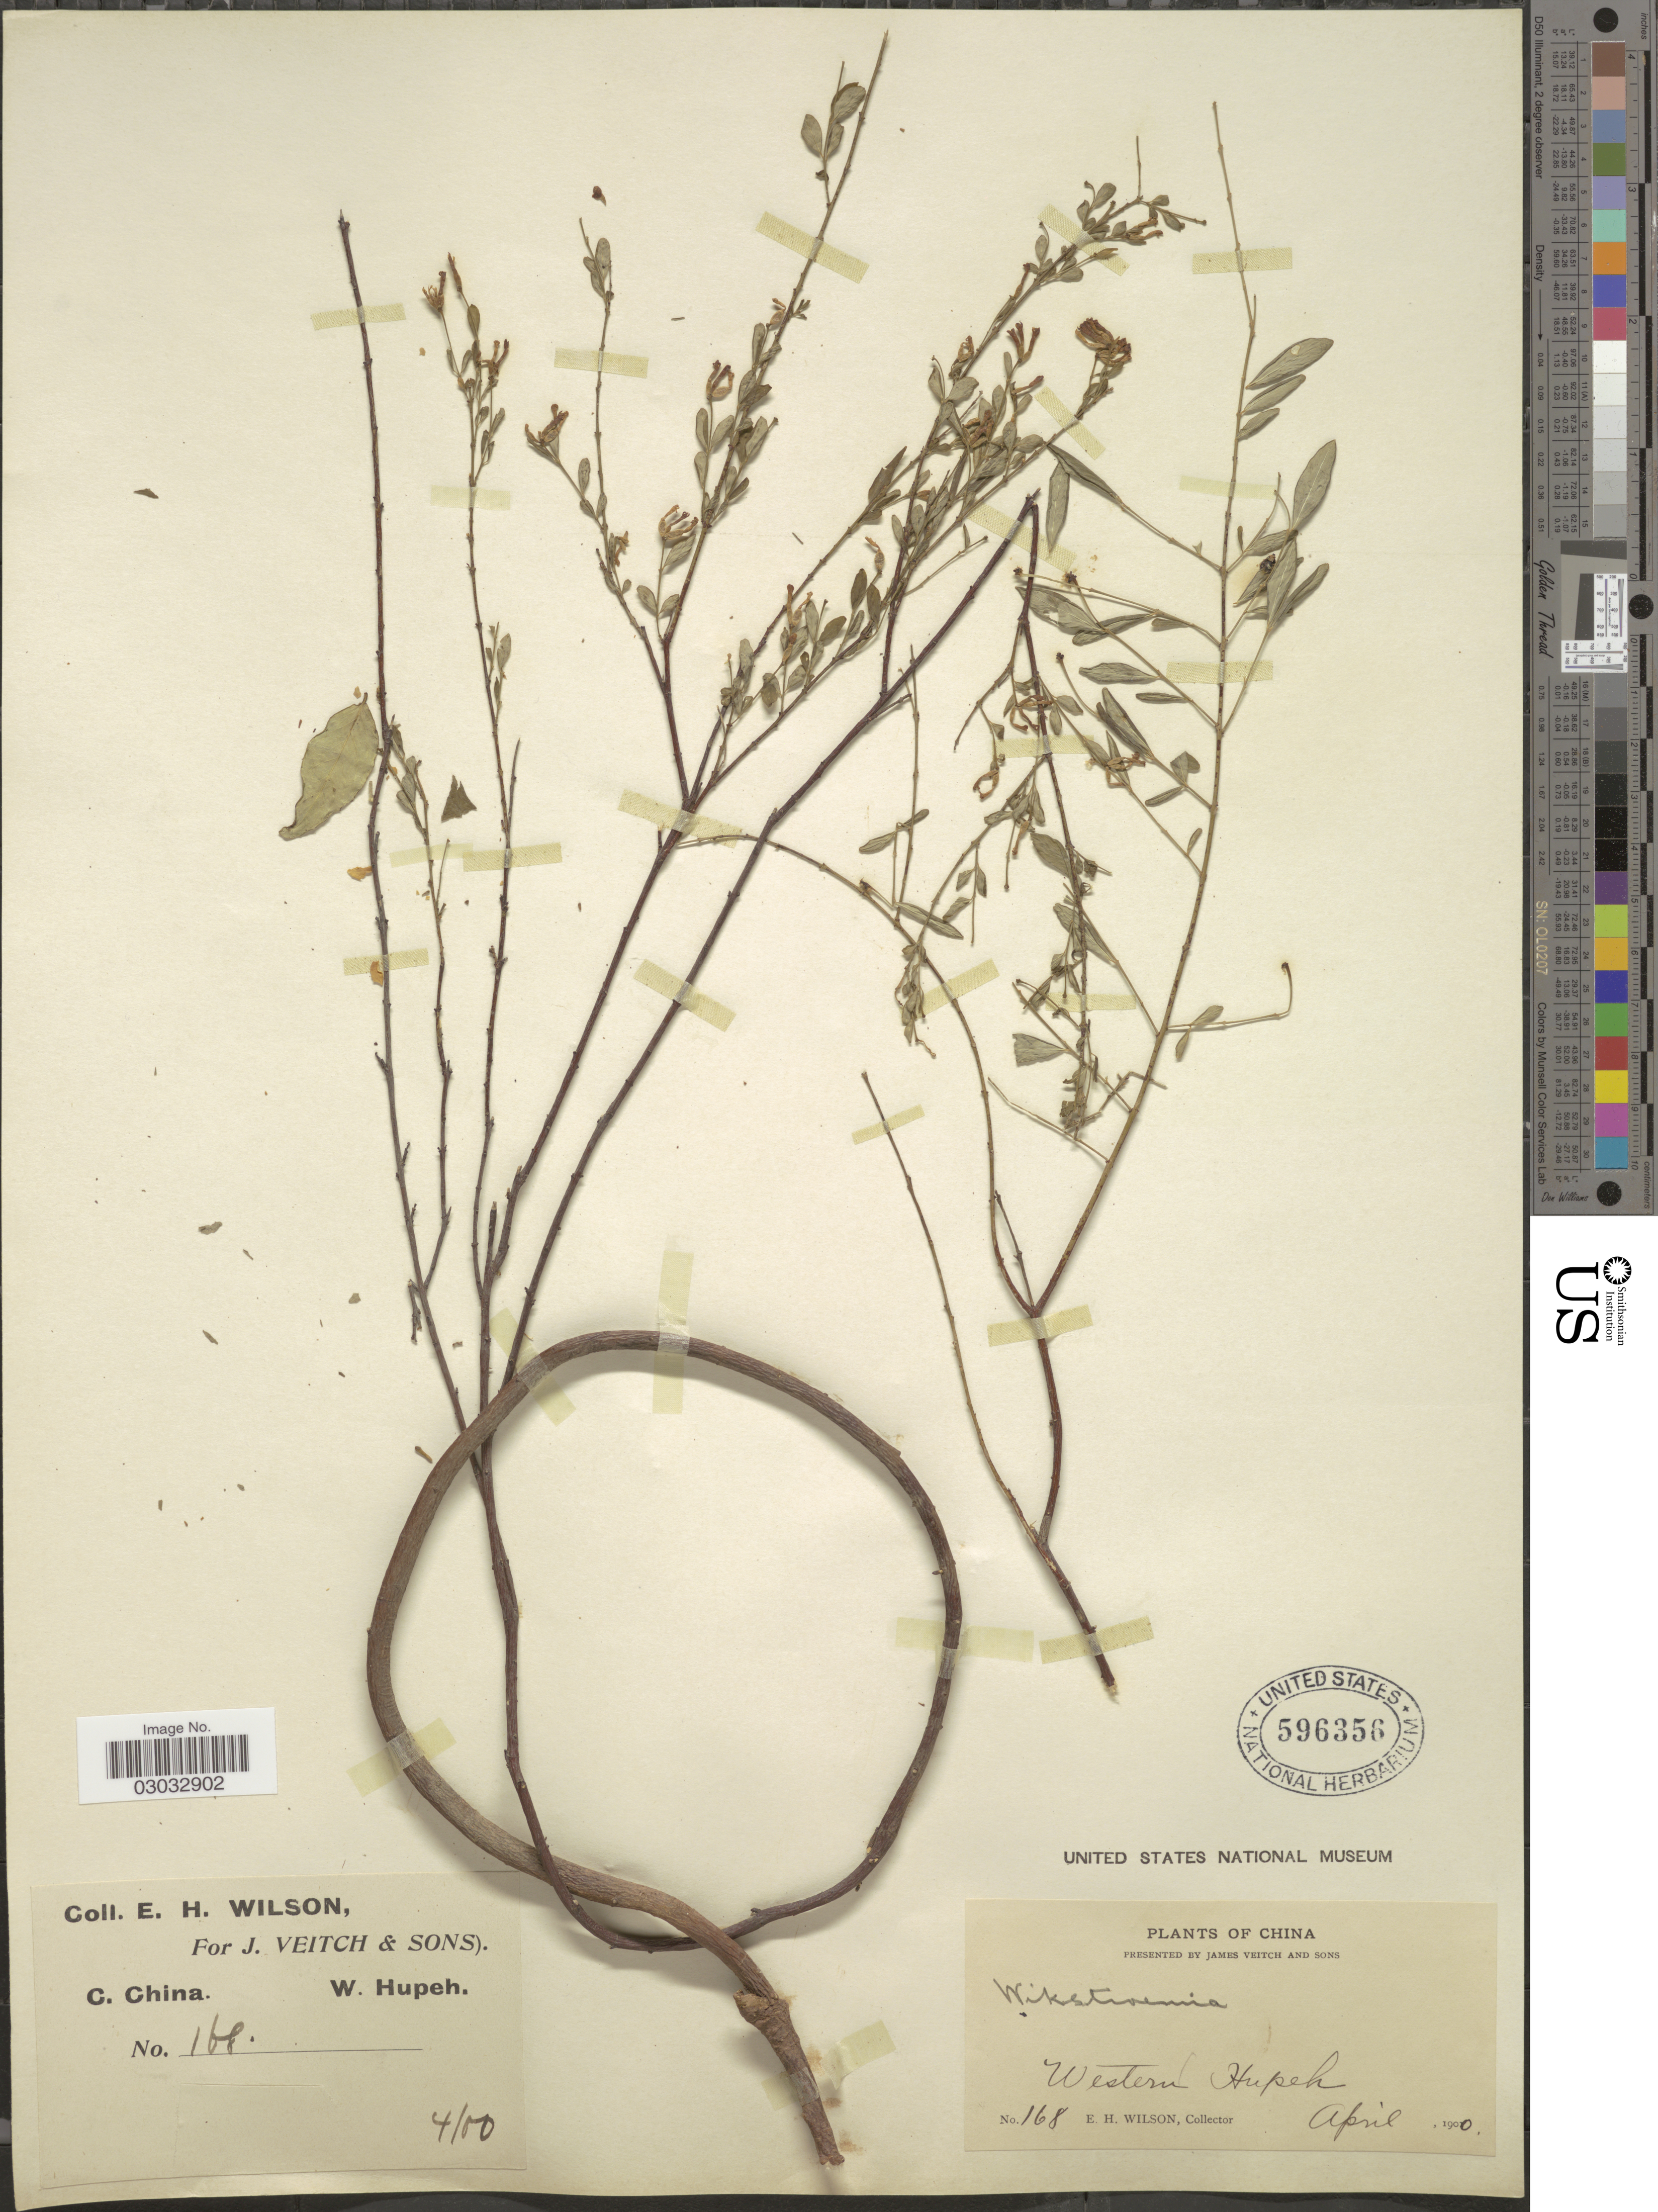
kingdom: Plantae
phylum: Tracheophyta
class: Magnoliopsida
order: Malvales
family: Thymelaeaceae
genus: Wikstroemia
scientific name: Wikstroemia sp.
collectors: E. Wilson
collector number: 168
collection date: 1900-04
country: China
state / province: Hubei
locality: C. China, Western Hupeh.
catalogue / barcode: US 596356